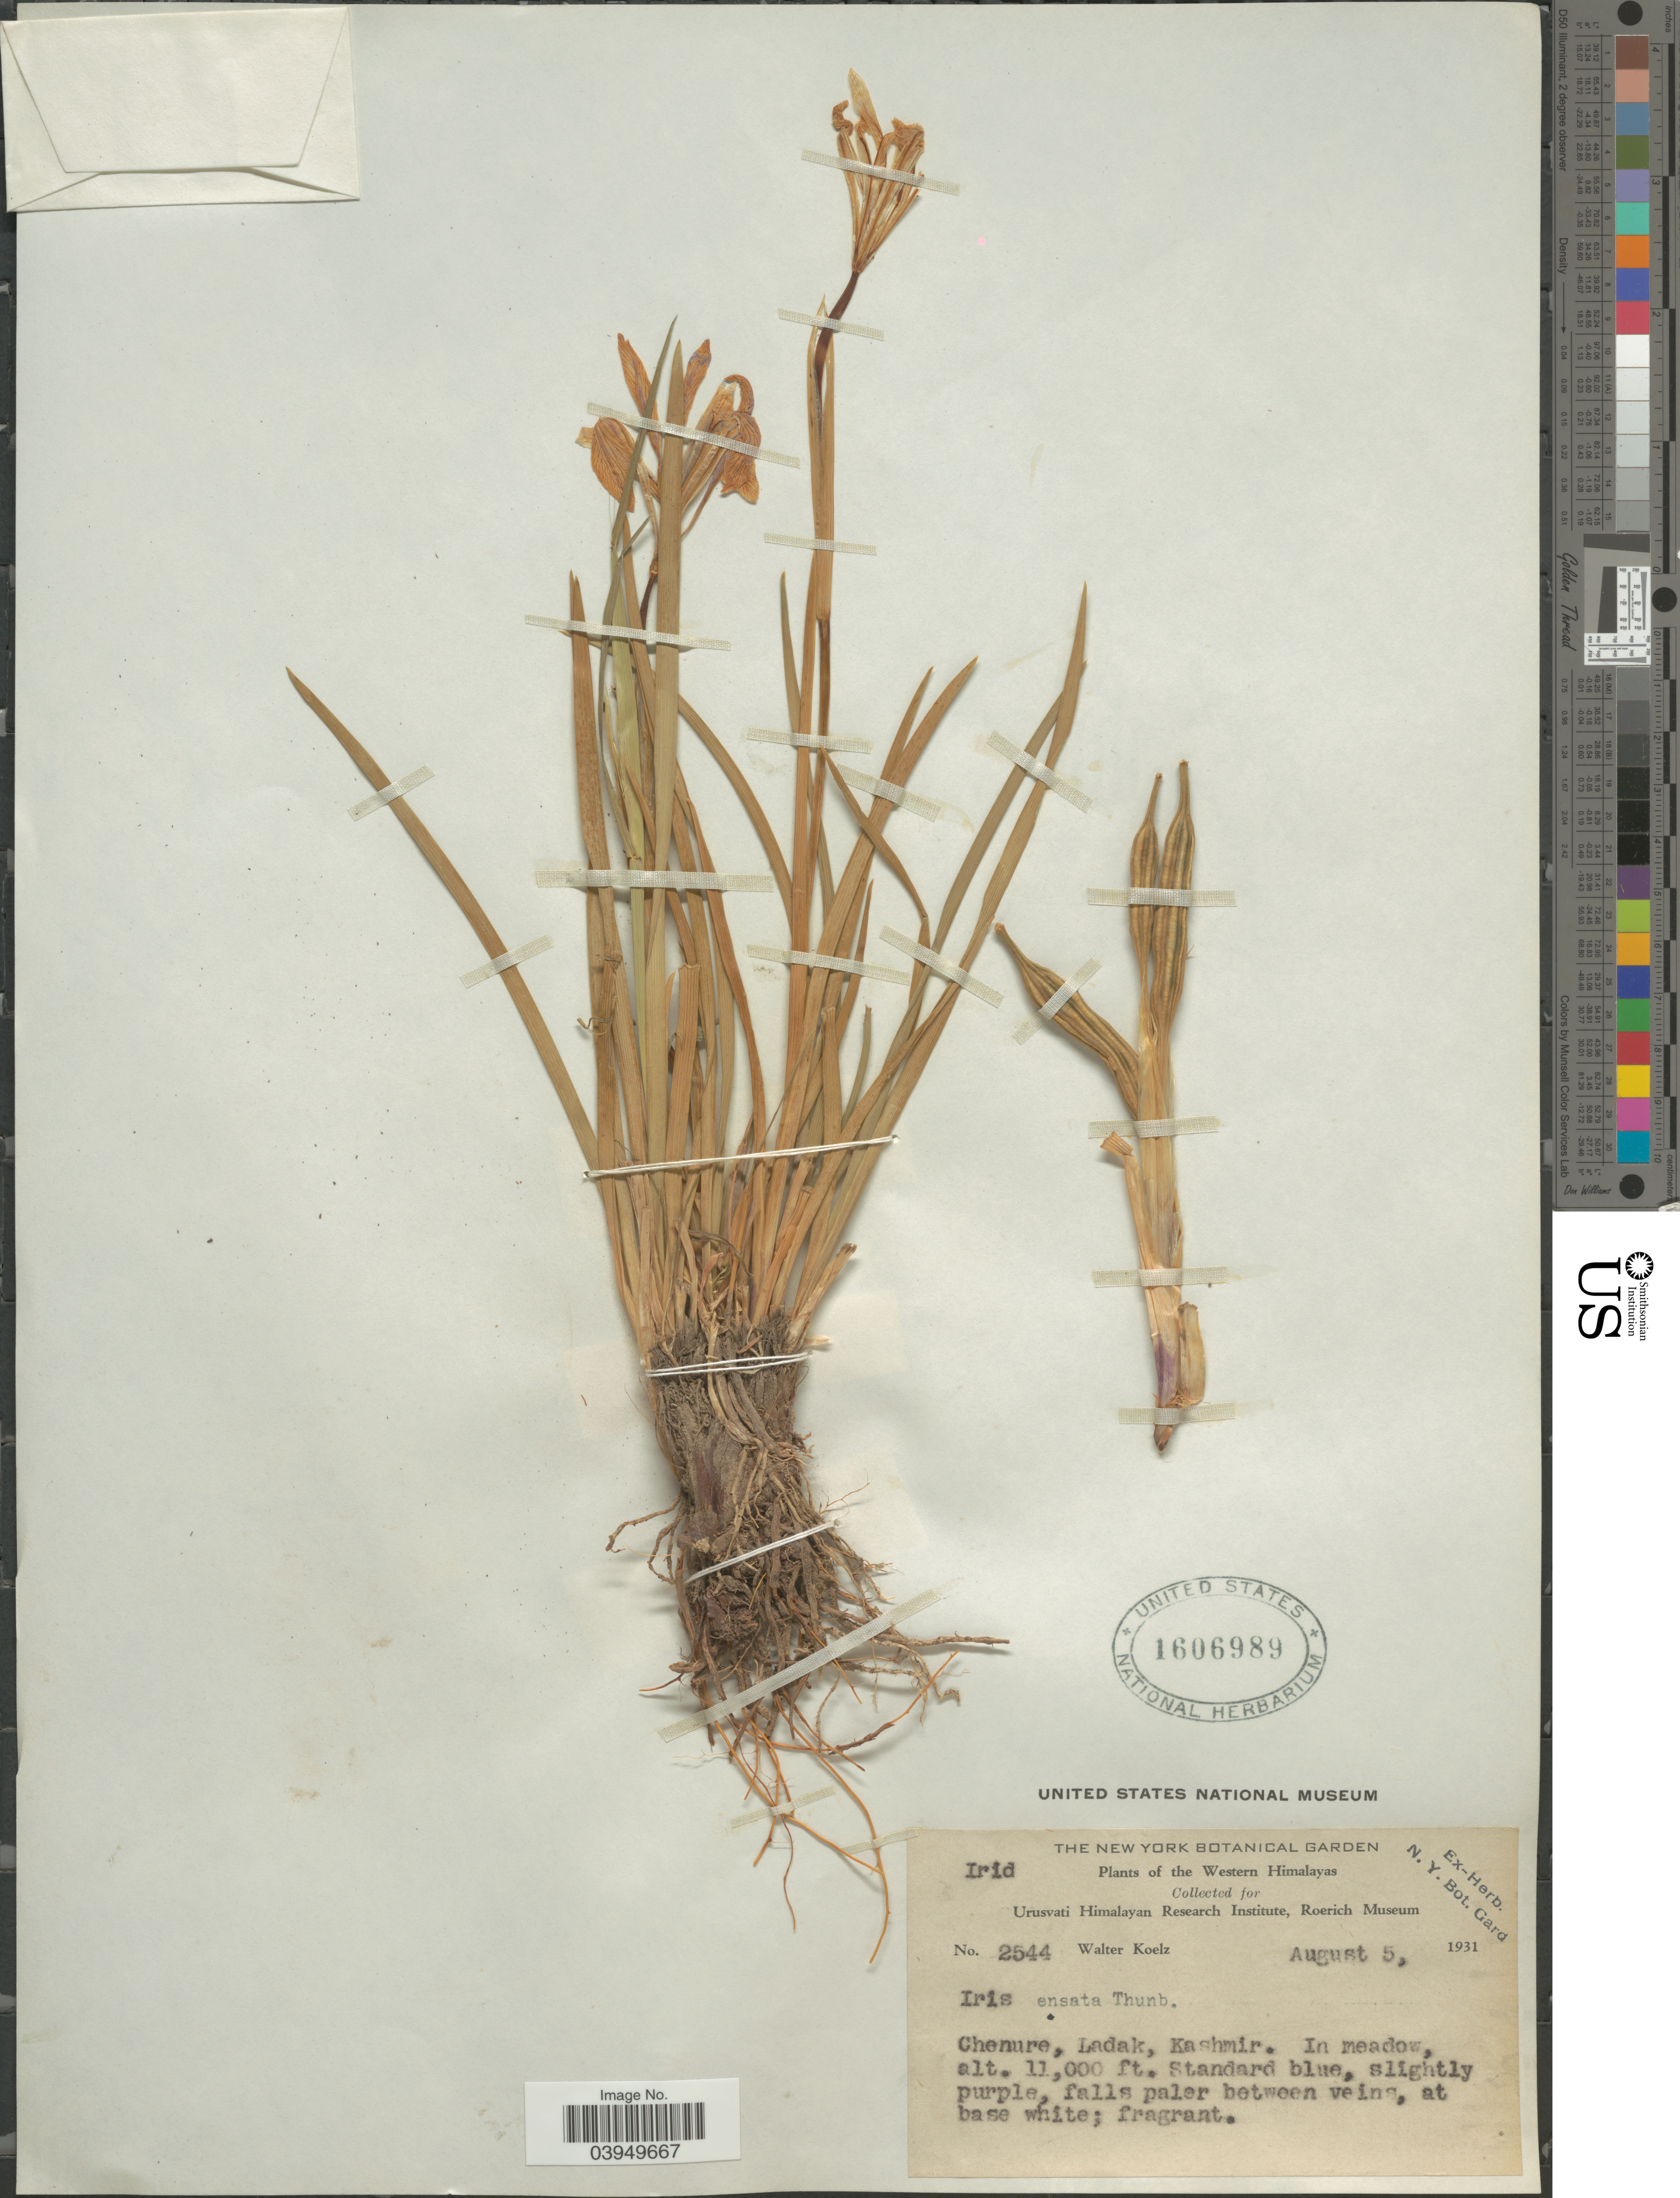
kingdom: Plantae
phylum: Tracheophyta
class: Liliopsida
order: Asparagales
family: Iridaceae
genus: Iris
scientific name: Iris ensata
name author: Thunb.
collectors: W. N. Koelz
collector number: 2544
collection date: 1931-08-05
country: India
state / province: Ladakh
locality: The Western Himalayas. Chenure, Ladak, Kashmir.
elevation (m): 3353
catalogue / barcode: US 1606989